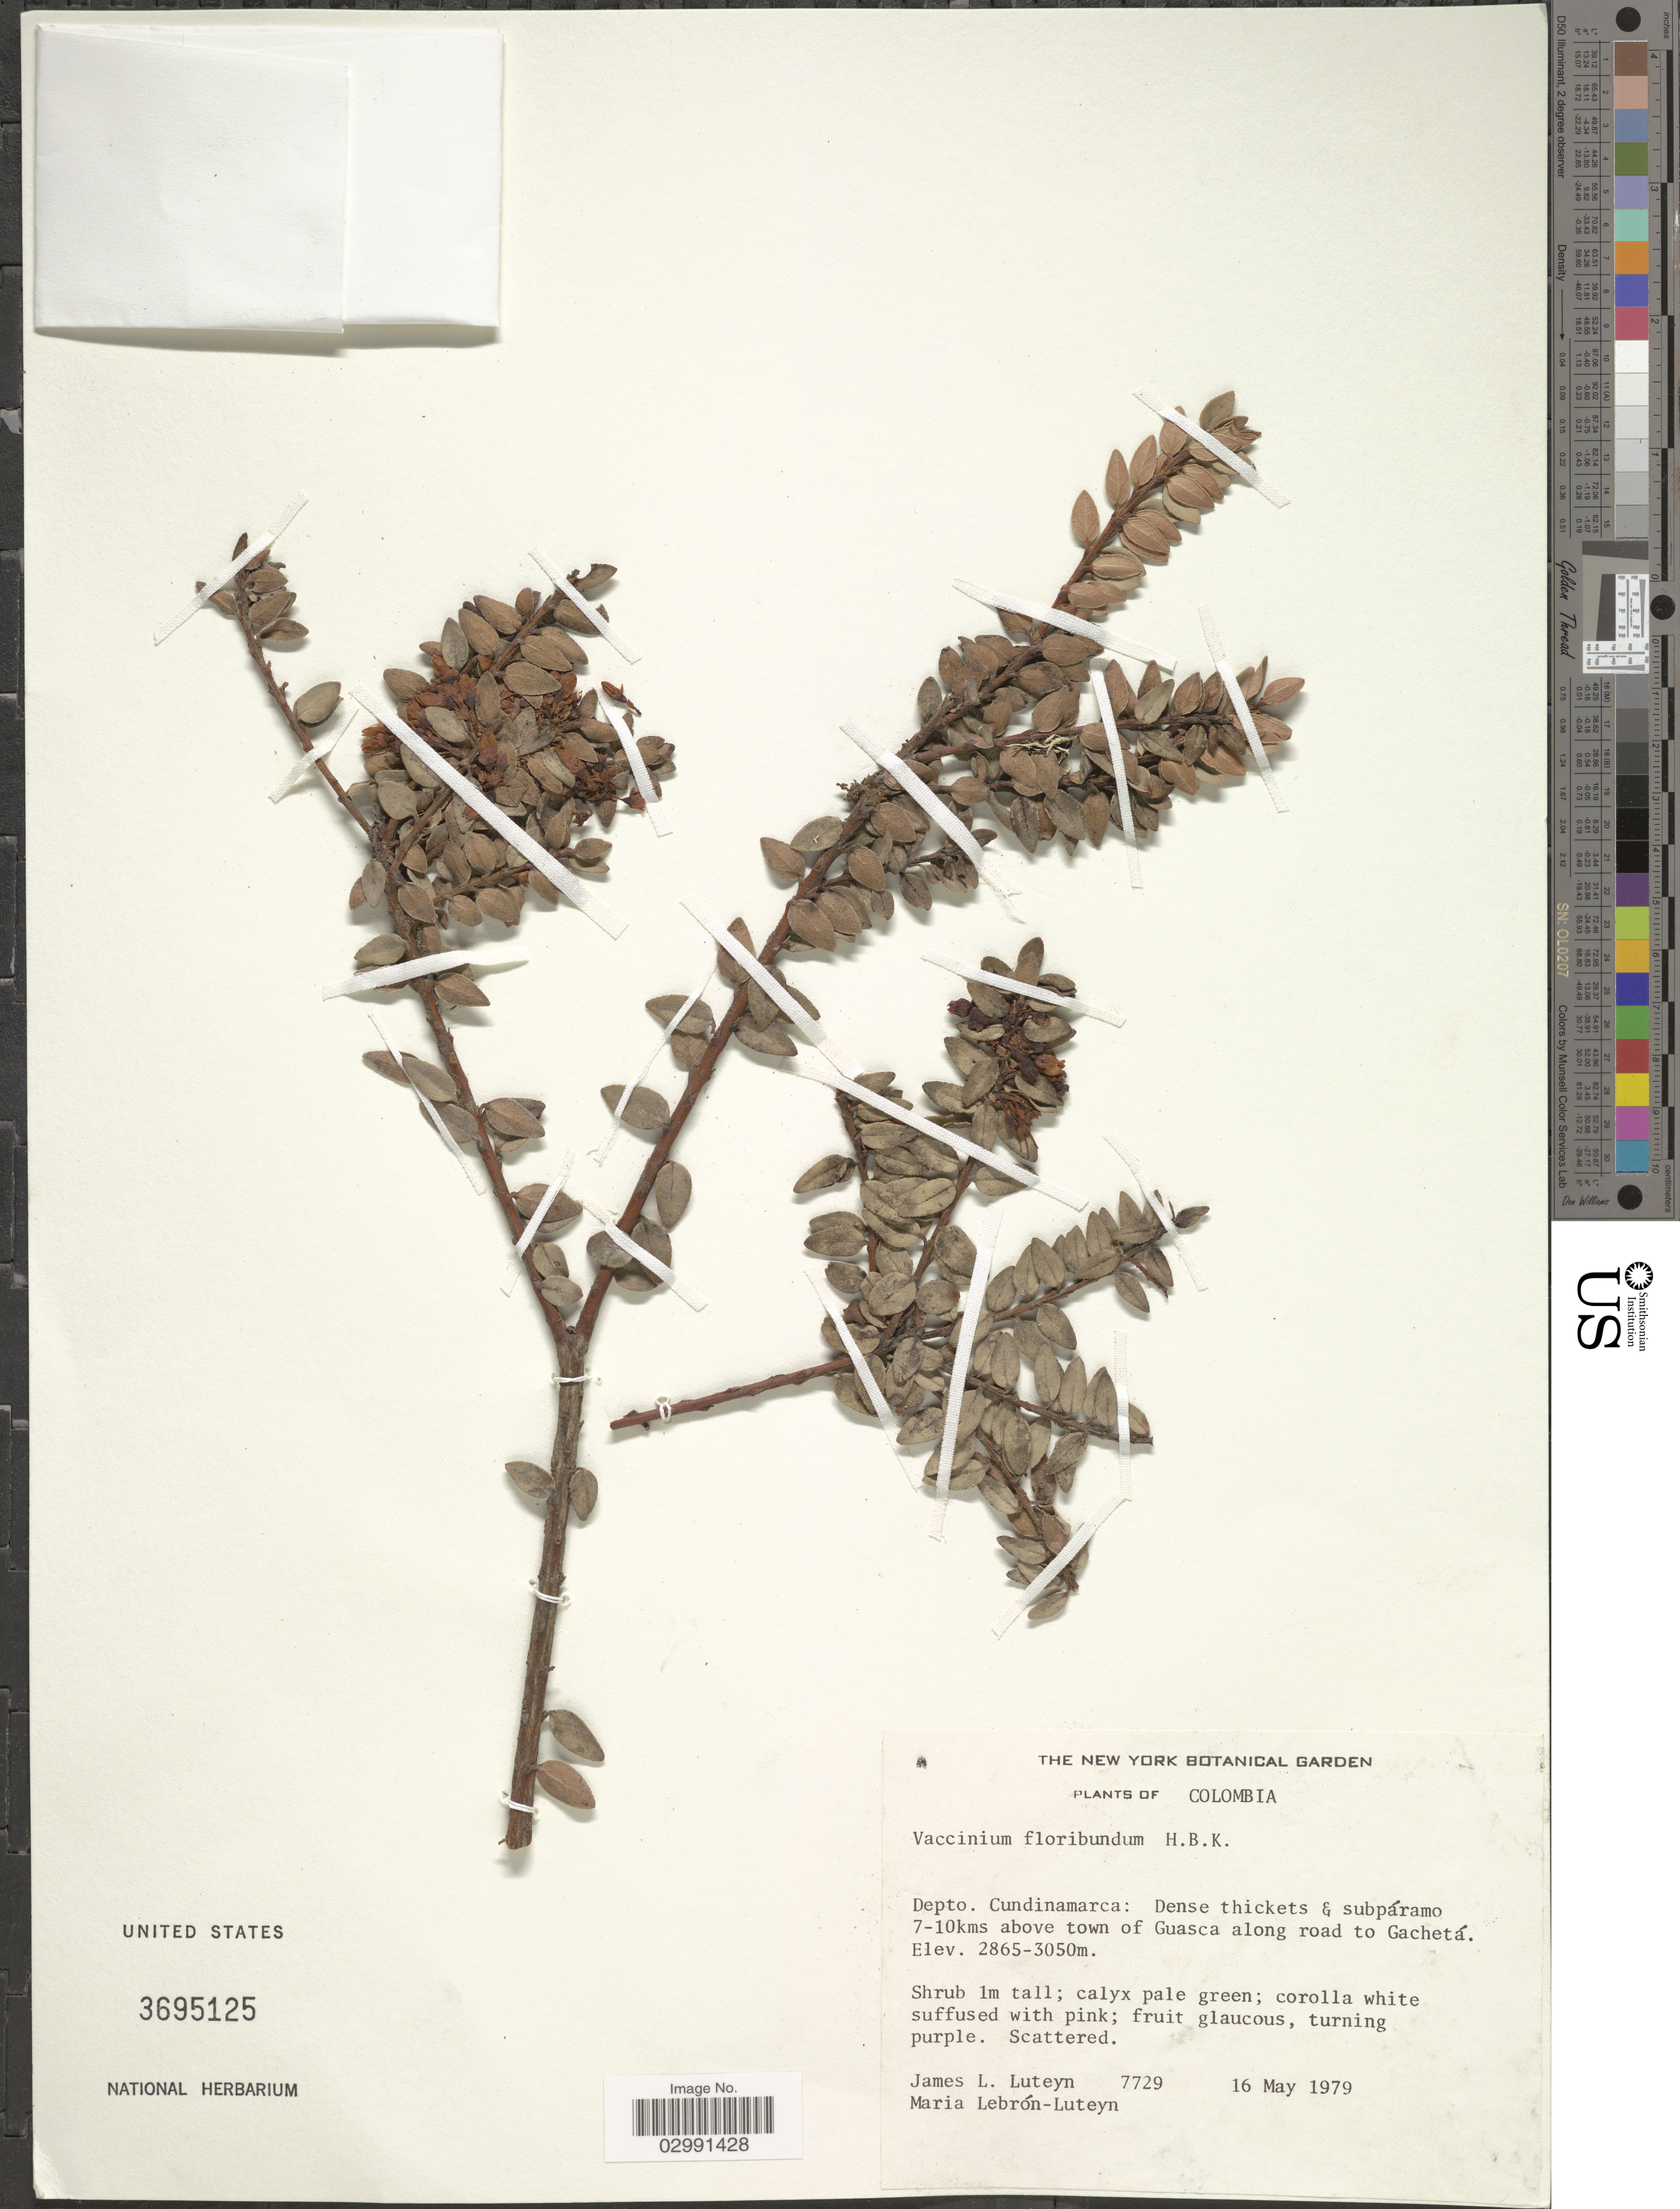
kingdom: Plantae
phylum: Tracheophyta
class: Magnoliopsida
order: Ericales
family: Ericaceae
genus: Vaccinium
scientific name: Vaccinium floribundum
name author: Kunth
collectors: J. Luteyn & M. L. Lebrón-Luteyn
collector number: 7729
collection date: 1979-05-16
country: Colombia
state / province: Cundinamarca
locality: Depto. Cundinamarca: Dense thickets & subpáramo 7-10kms above town of Guasca along road to Gachetá.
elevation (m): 2865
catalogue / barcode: US 3695125